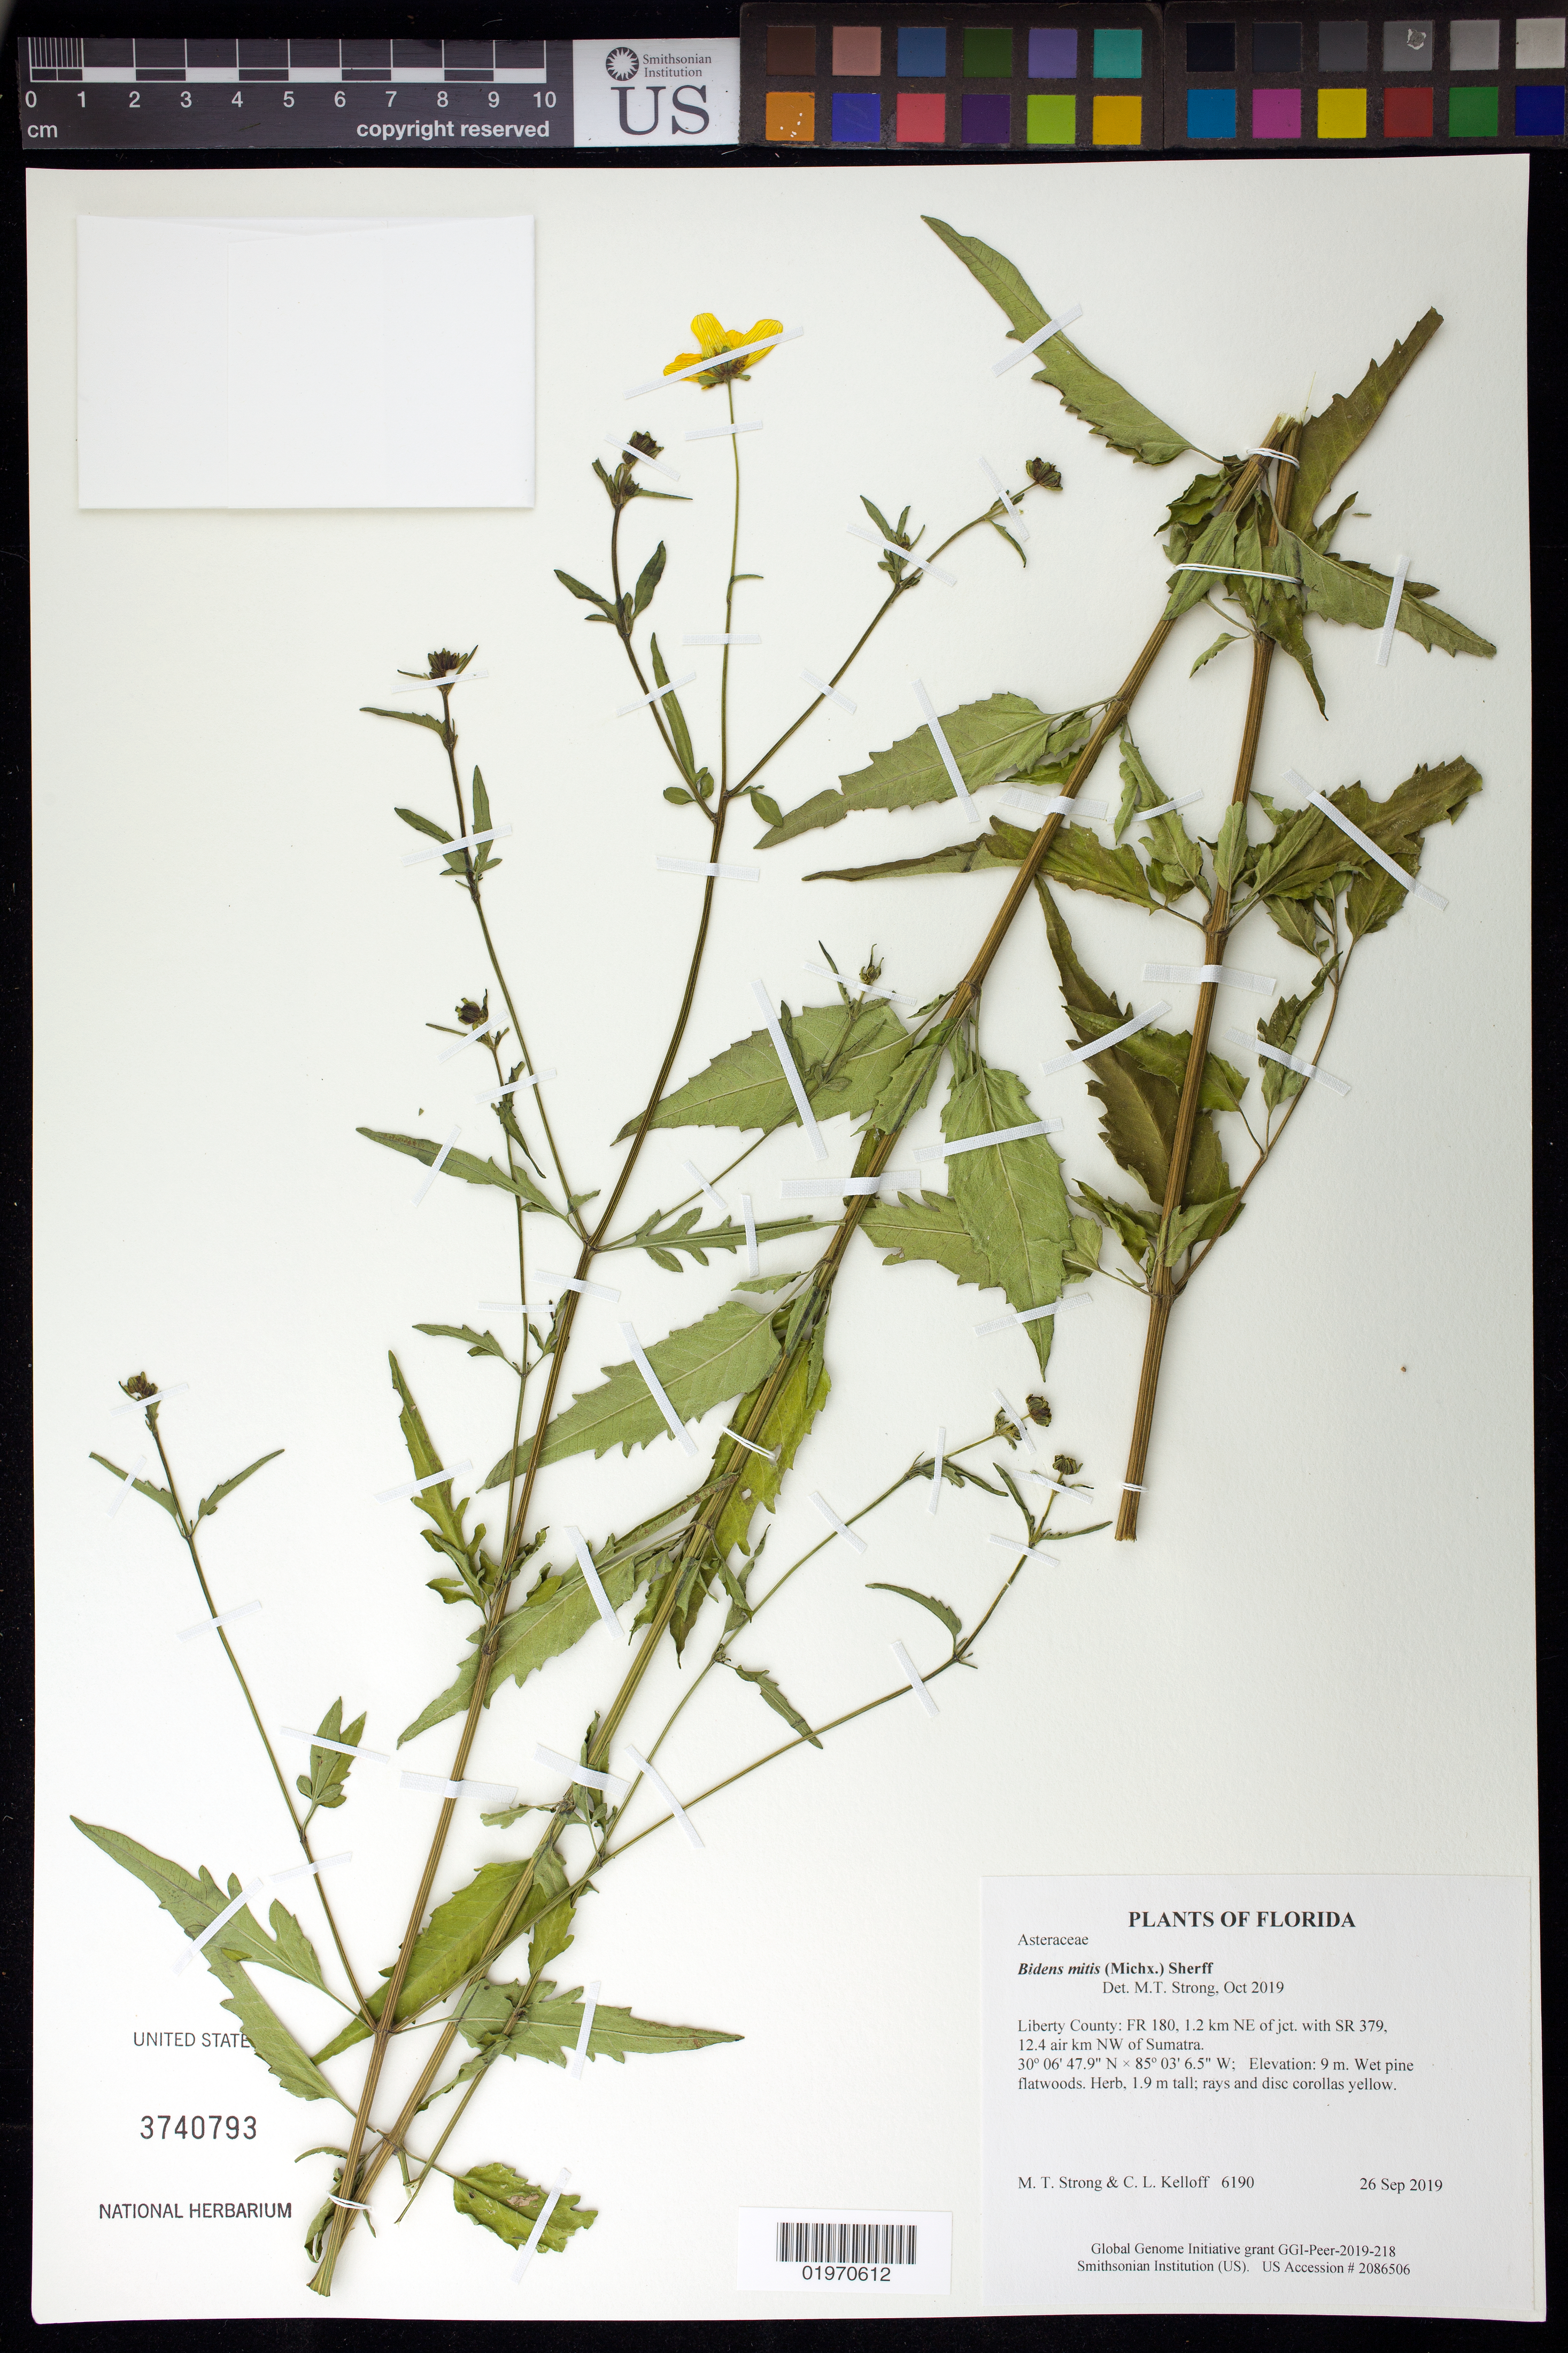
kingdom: Plantae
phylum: Tracheophyta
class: Magnoliopsida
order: Asterales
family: Asteraceae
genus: Bidens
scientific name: Bidens mitis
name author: (Michx.) Sherff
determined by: Strong, Mark T., (BOT), Smithsonian Institution - National Museum of Natural History (UNITED STATES)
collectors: M. T. Strong & C. L. Kelloff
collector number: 6190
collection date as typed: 26 Sep 2019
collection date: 2019-09-26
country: United States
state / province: Florida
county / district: Liberty County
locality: FR 180, 1.2 km NE of jct. with SR 379, 12.4 air km NW of Sumatra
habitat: Wet pine flatwoods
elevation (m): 9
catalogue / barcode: US 3740793